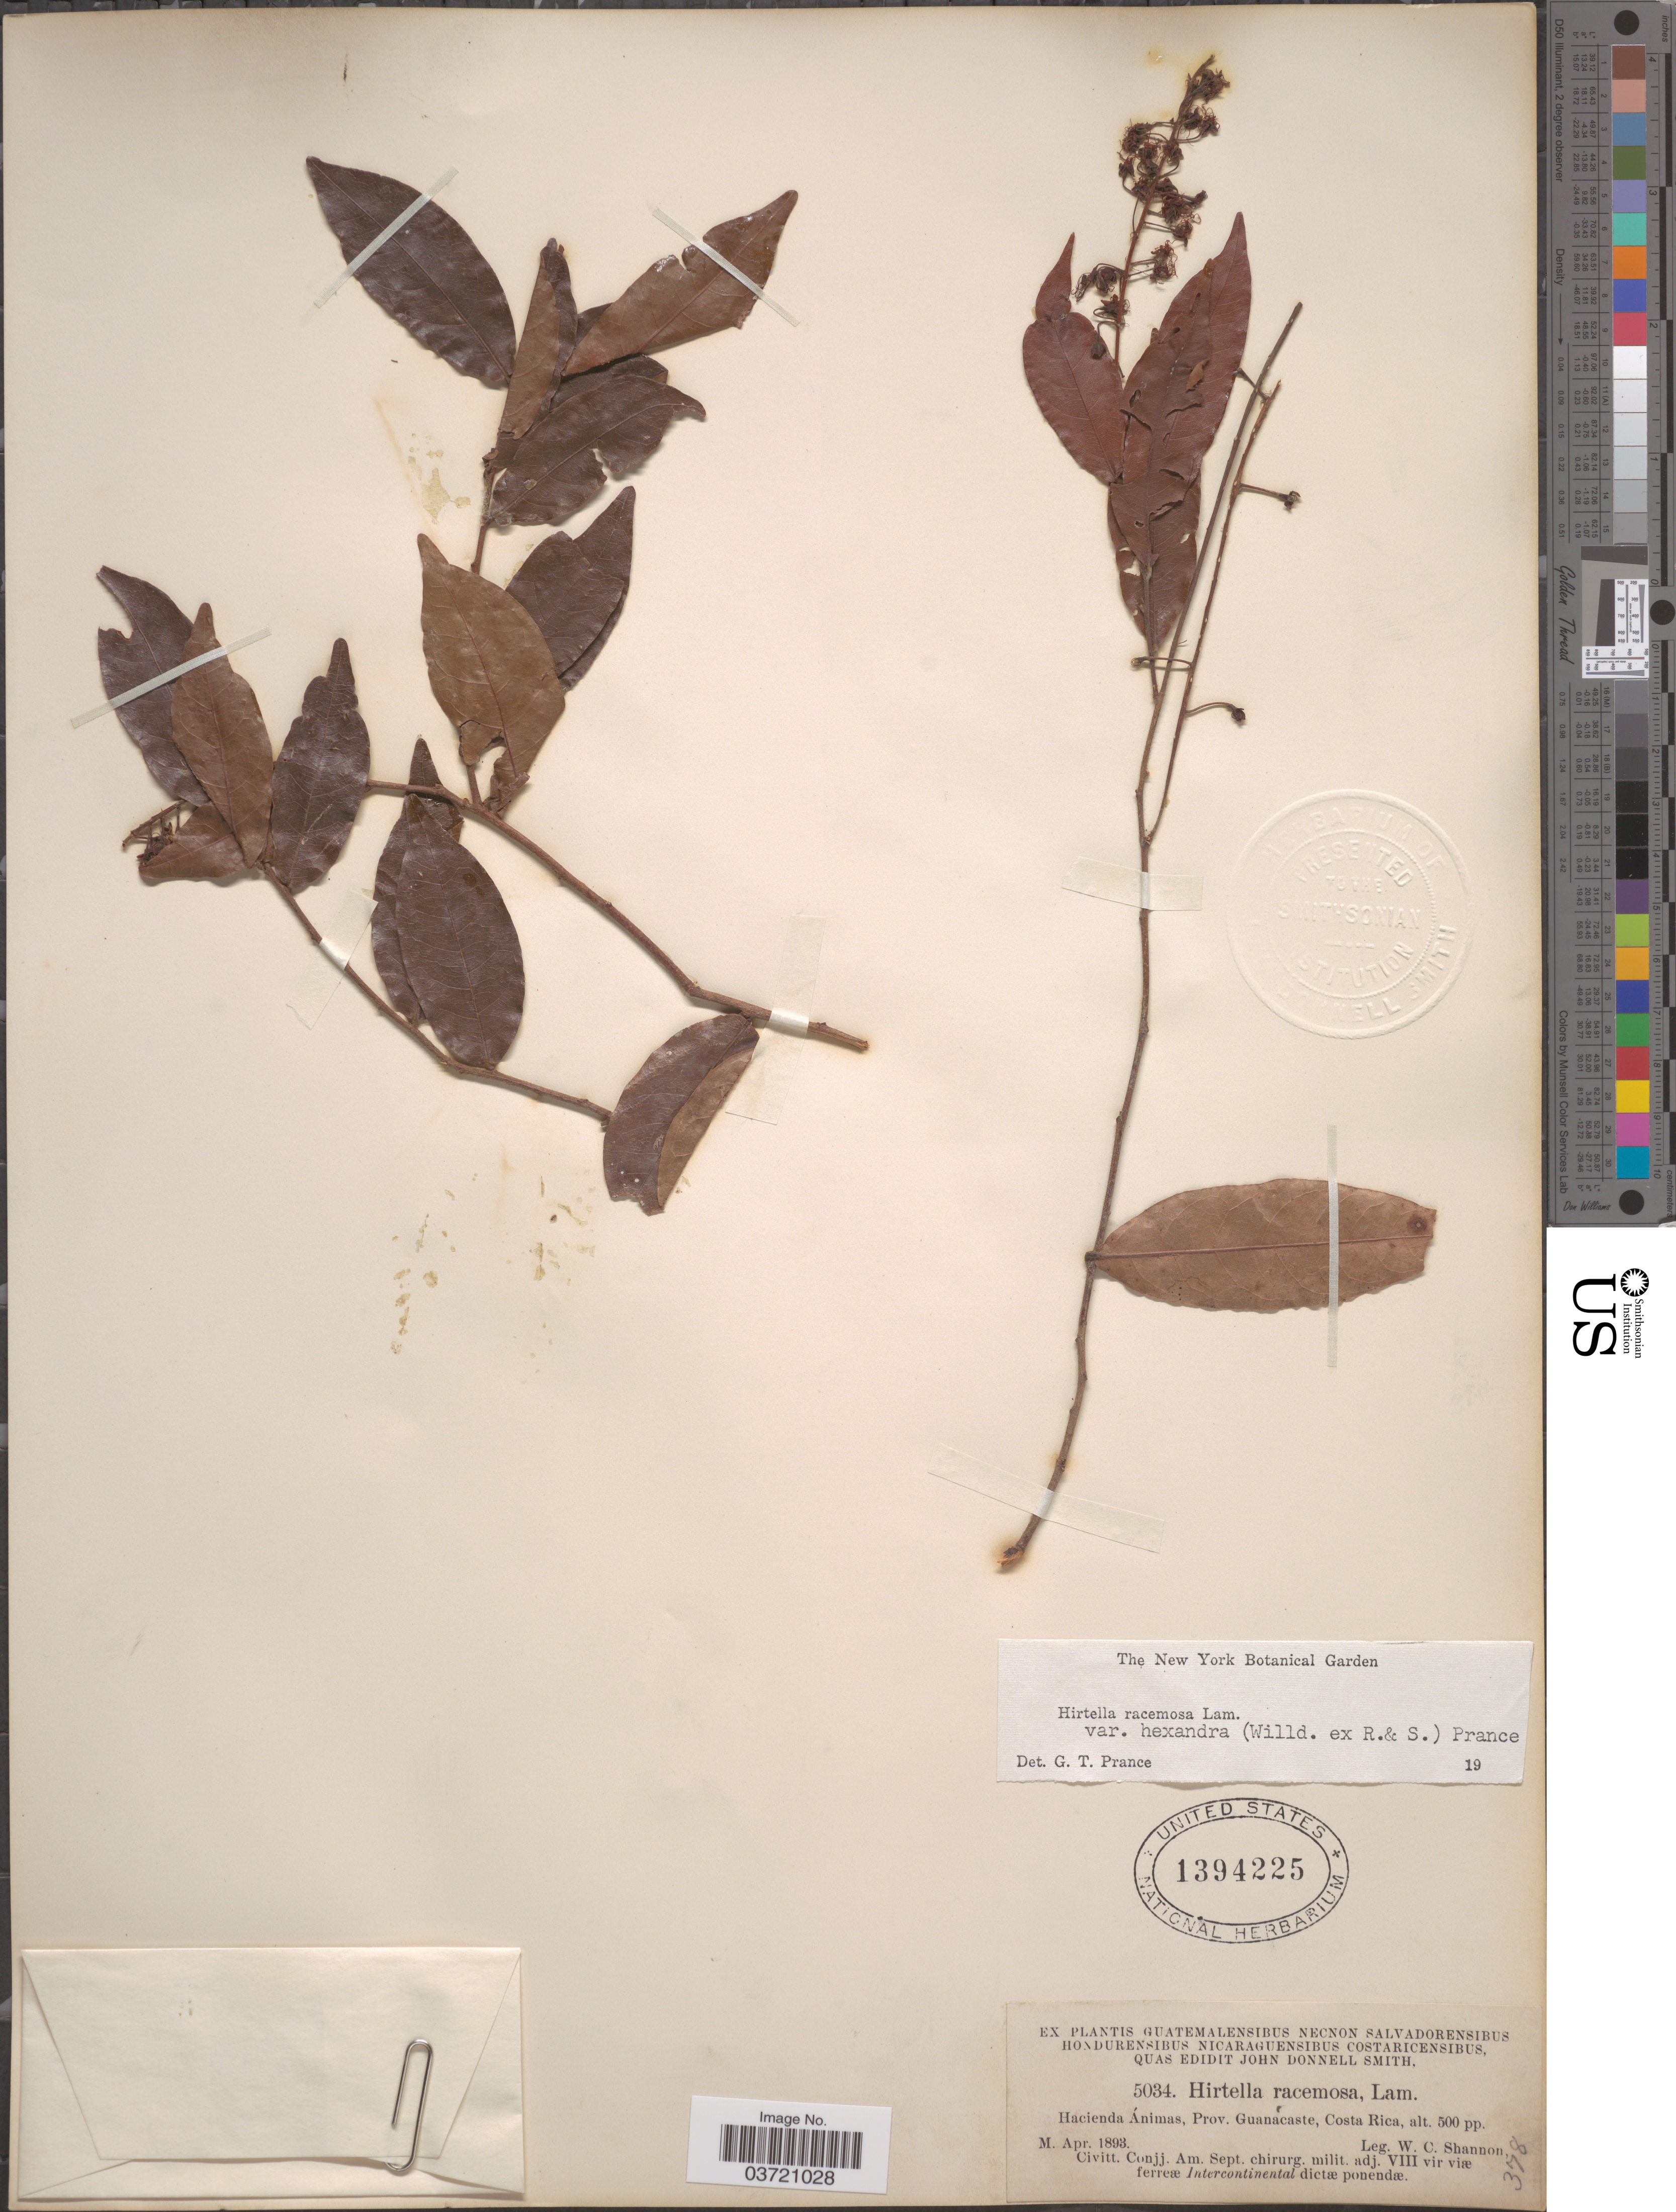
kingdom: Plantae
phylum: Tracheophyta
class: Magnoliopsida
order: Malpighiales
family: Chrysobalanaceae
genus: Hirtella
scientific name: Hirtella racemosa var. hexandra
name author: (Willd. ex Roem. & Schult.) Prance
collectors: W. C. Shannon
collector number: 5034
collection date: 1893-04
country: Costa Rica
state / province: Guanacaste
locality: Hacienda Ánimas.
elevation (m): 152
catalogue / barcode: US 1394225